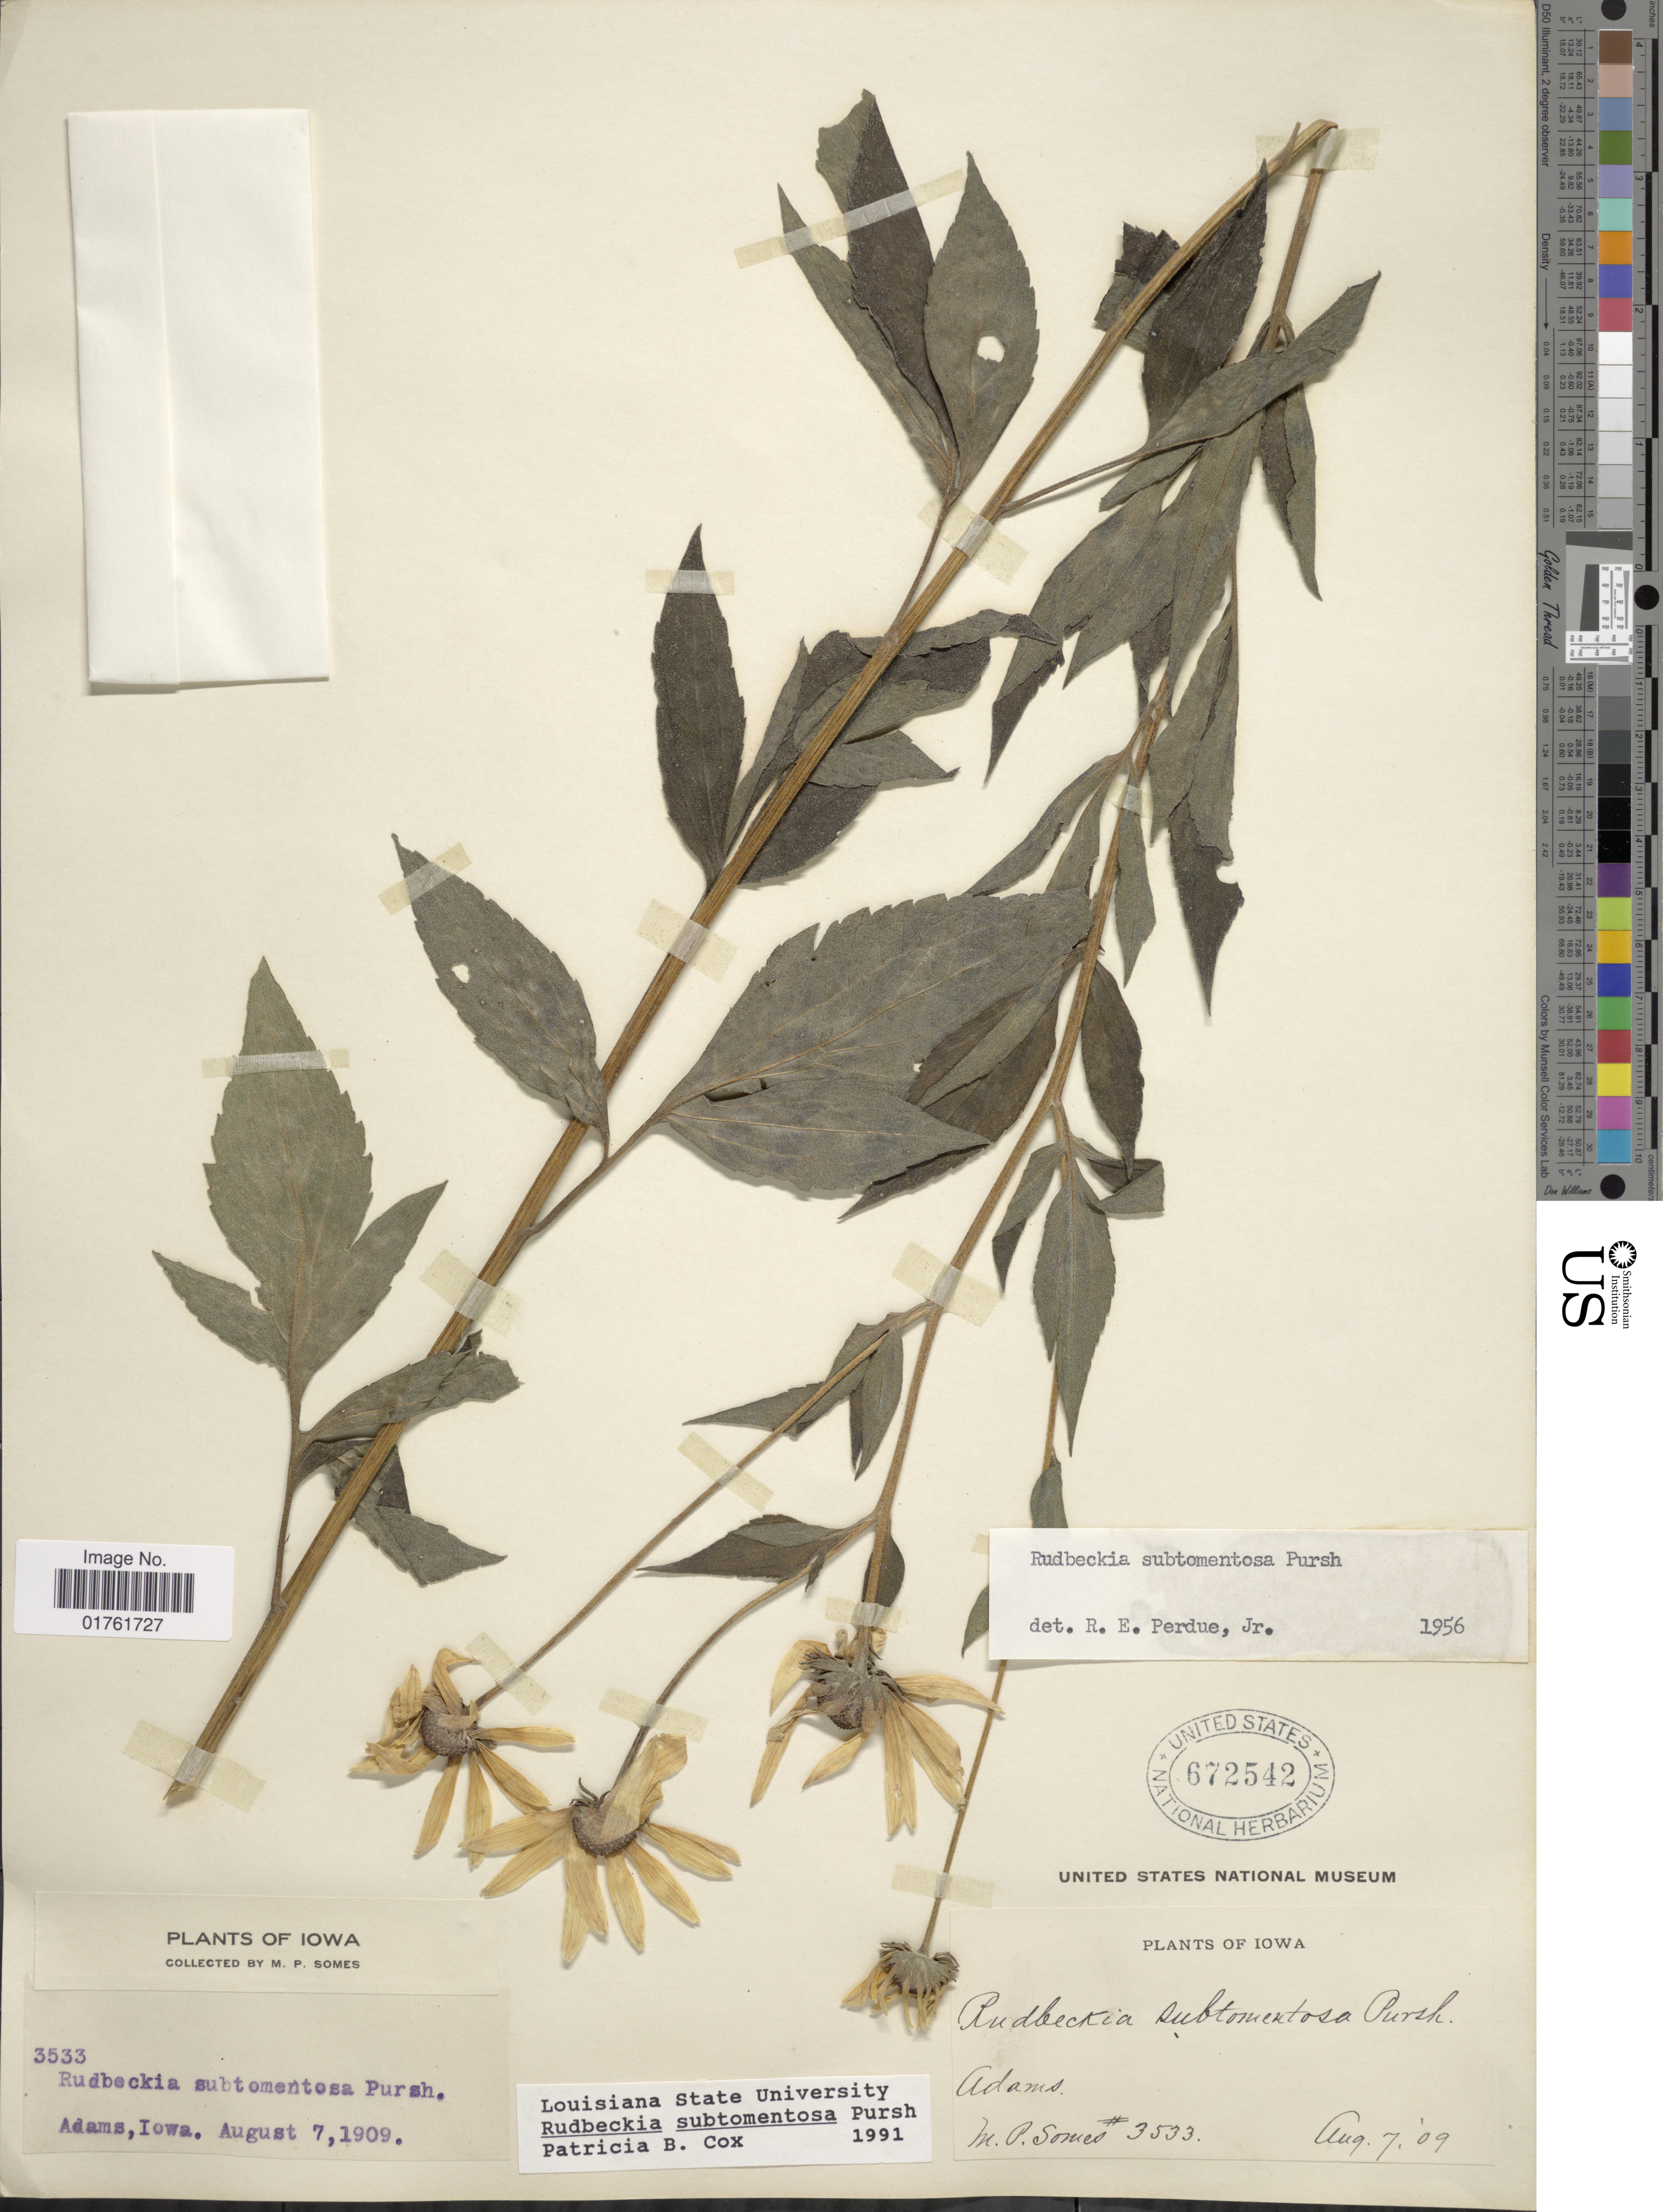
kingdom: Plantae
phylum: Tracheophyta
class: Magnoliopsida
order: Asterales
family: Asteraceae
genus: Rudbeckia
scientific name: Rudbeckia subtomentosa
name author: Pursh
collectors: M. Somes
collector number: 3533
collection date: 1909-08-07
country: United States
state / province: Iowa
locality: Adams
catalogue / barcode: US 672542